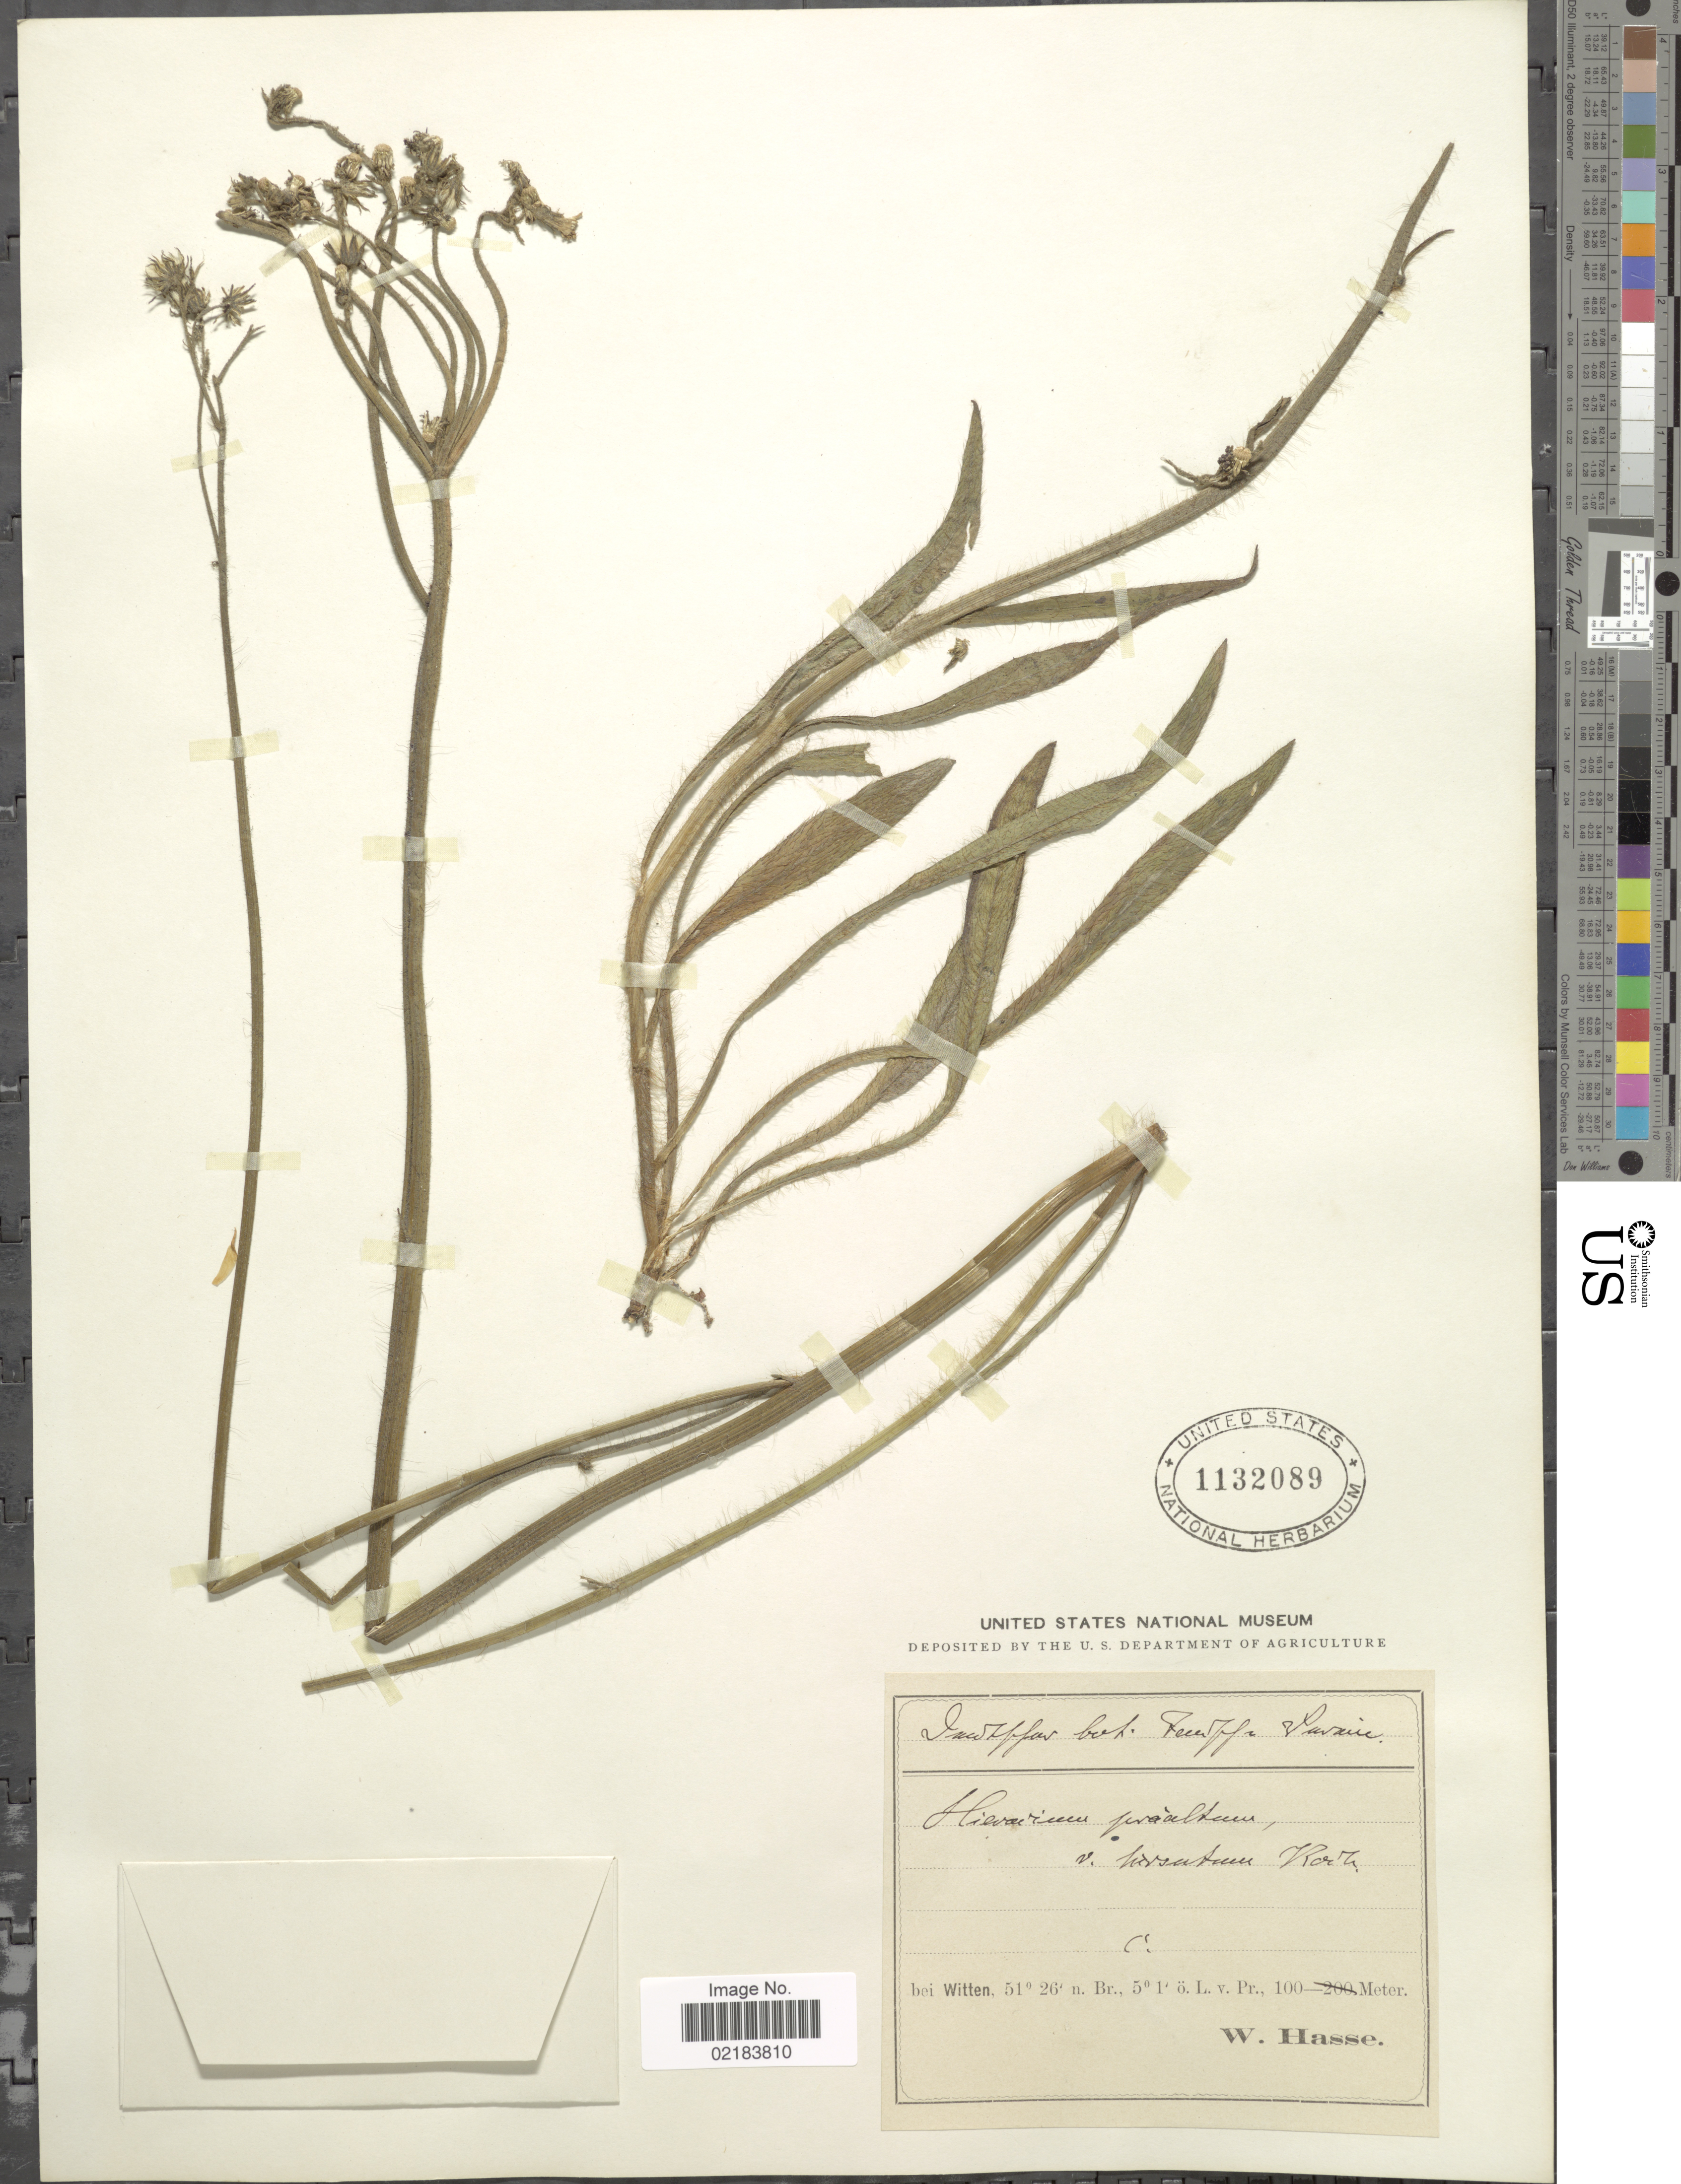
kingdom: Plantae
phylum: Tracheophyta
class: Magnoliopsida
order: Asterales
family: Asteraceae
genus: Pilosella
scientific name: Pilosella piloselloides subsp. praealta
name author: (Gochnat) S. Bräut. & Greuter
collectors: W. Hasse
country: Germany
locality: Bei Witten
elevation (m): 100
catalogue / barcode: US 1132089